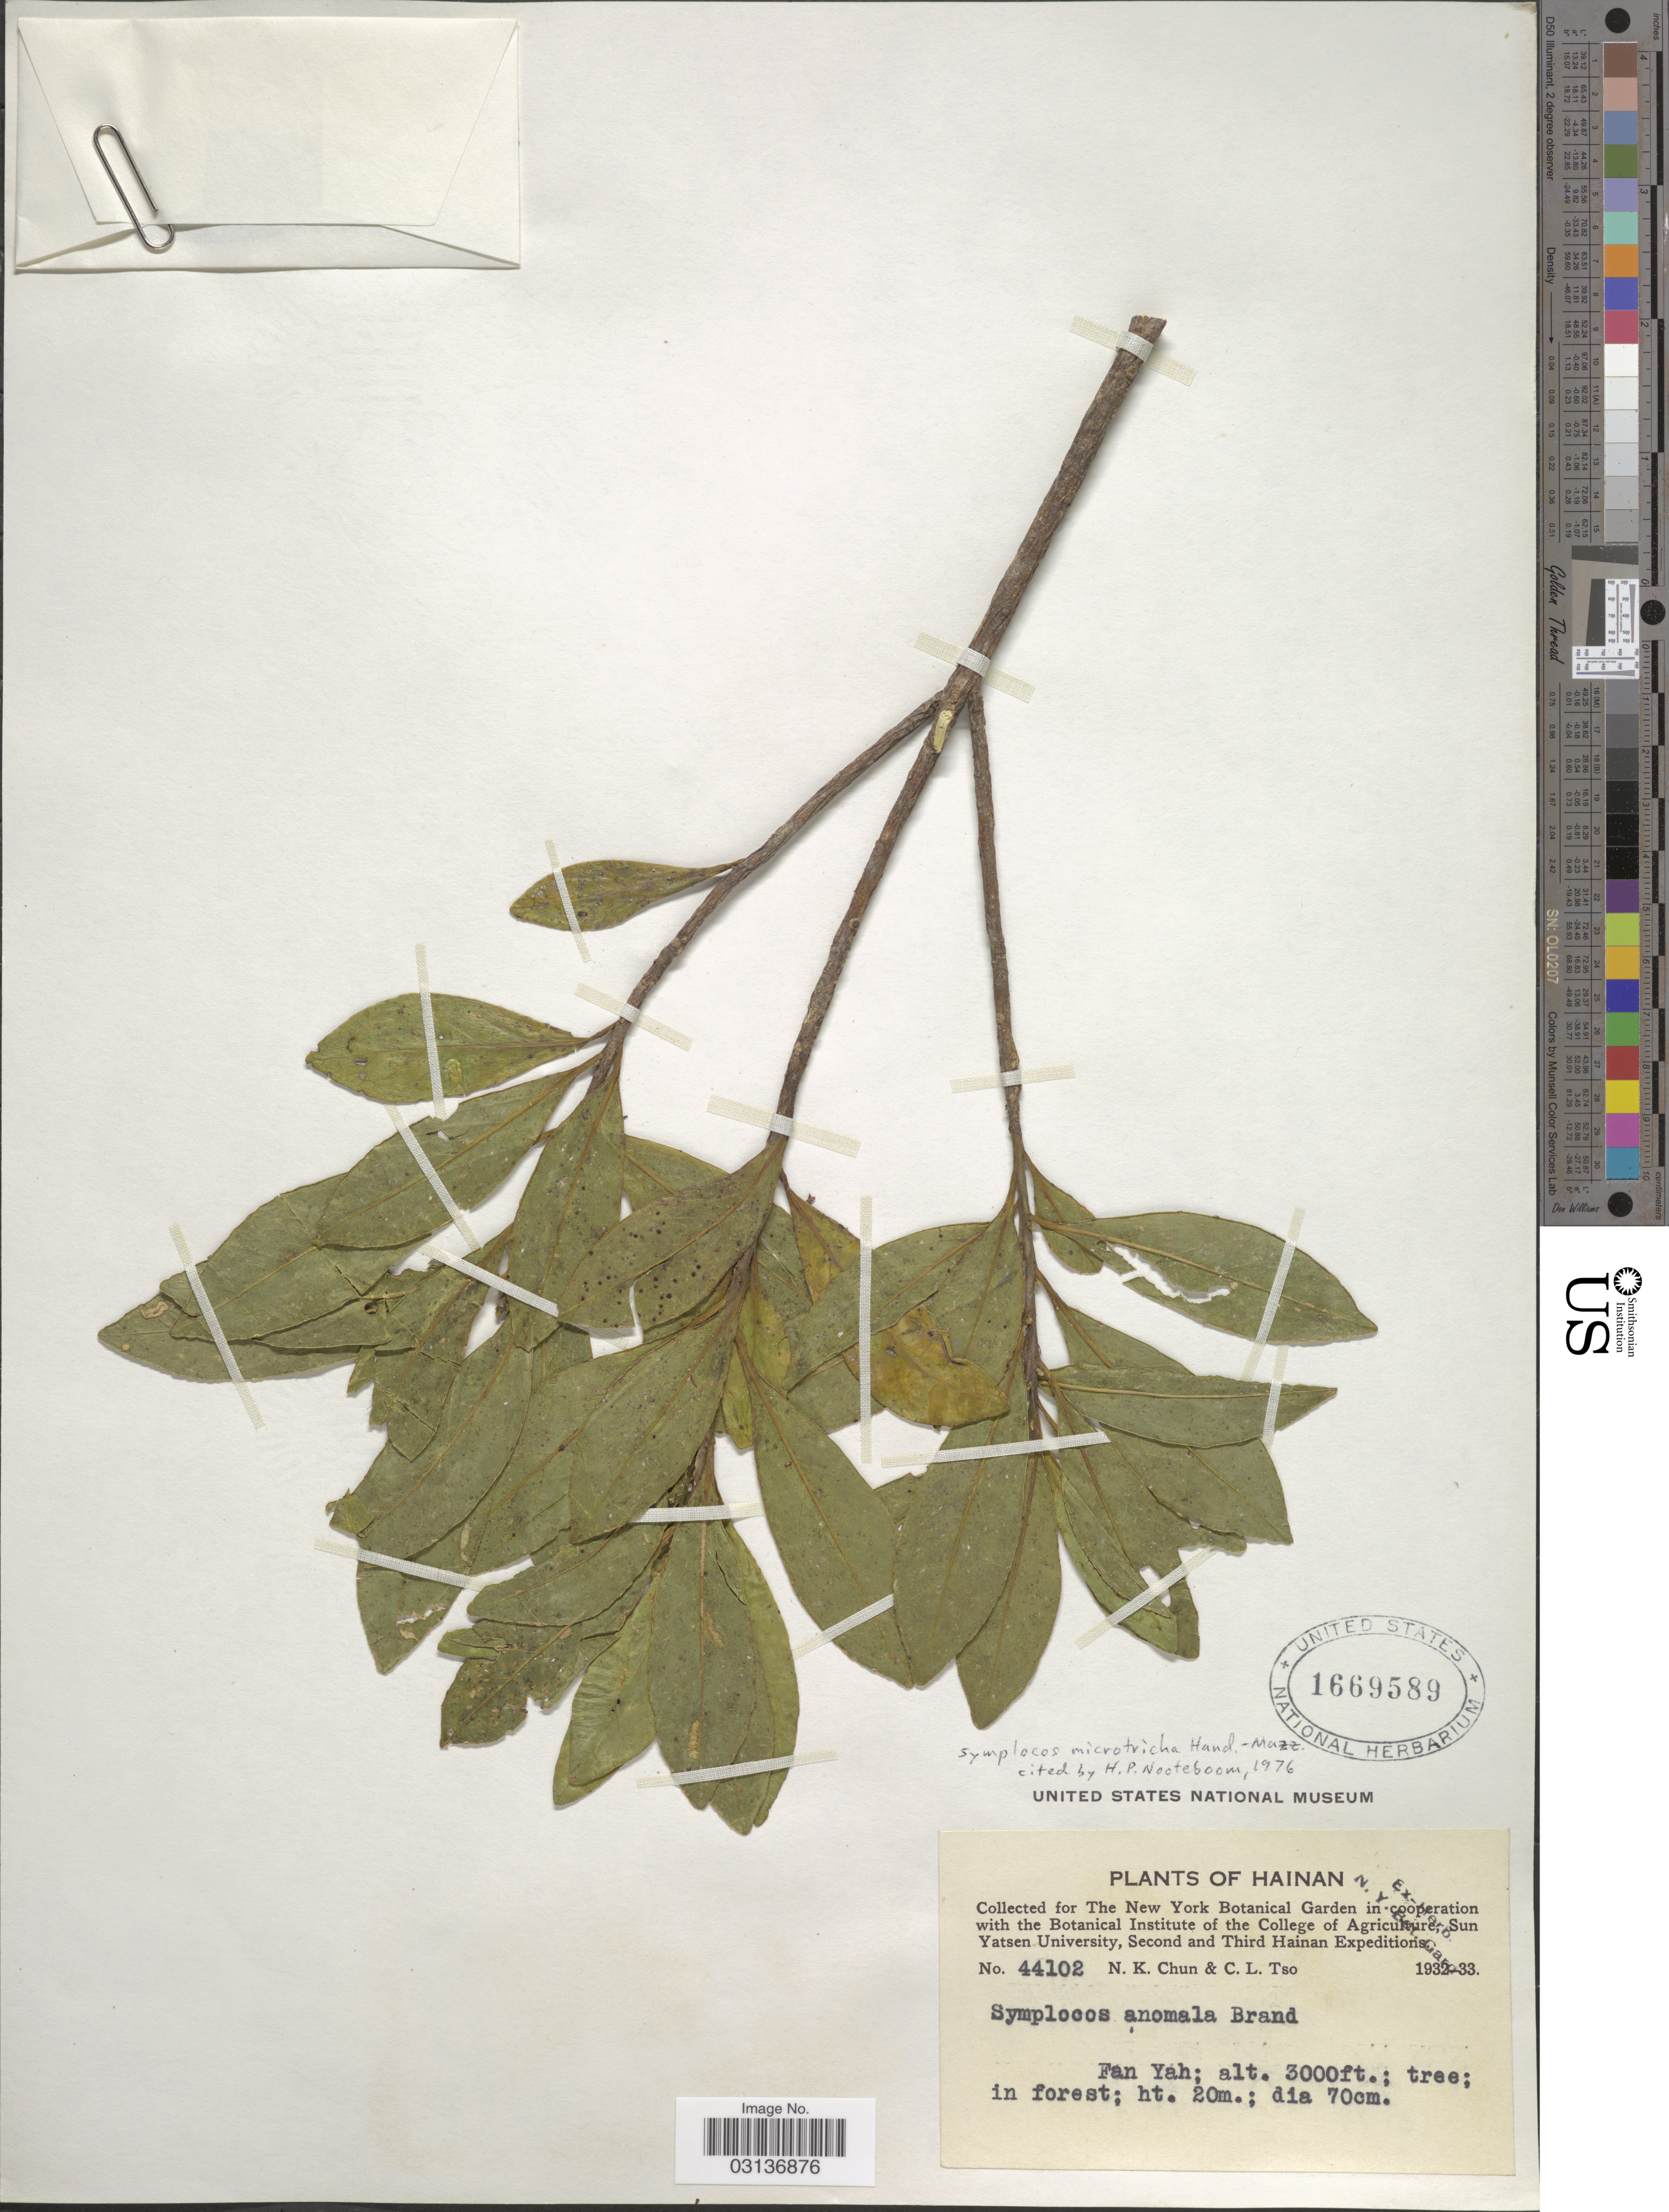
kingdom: Plantae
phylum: Tracheophyta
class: Magnoliopsida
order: Ericales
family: Symplocaceae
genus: Symplocos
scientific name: Symplocos microtricha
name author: Hand.-Mazz.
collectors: N. K. Chun & C. Tso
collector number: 44102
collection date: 1932/1933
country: China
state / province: Hainan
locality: Fan Yah.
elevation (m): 914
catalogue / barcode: US 1669589